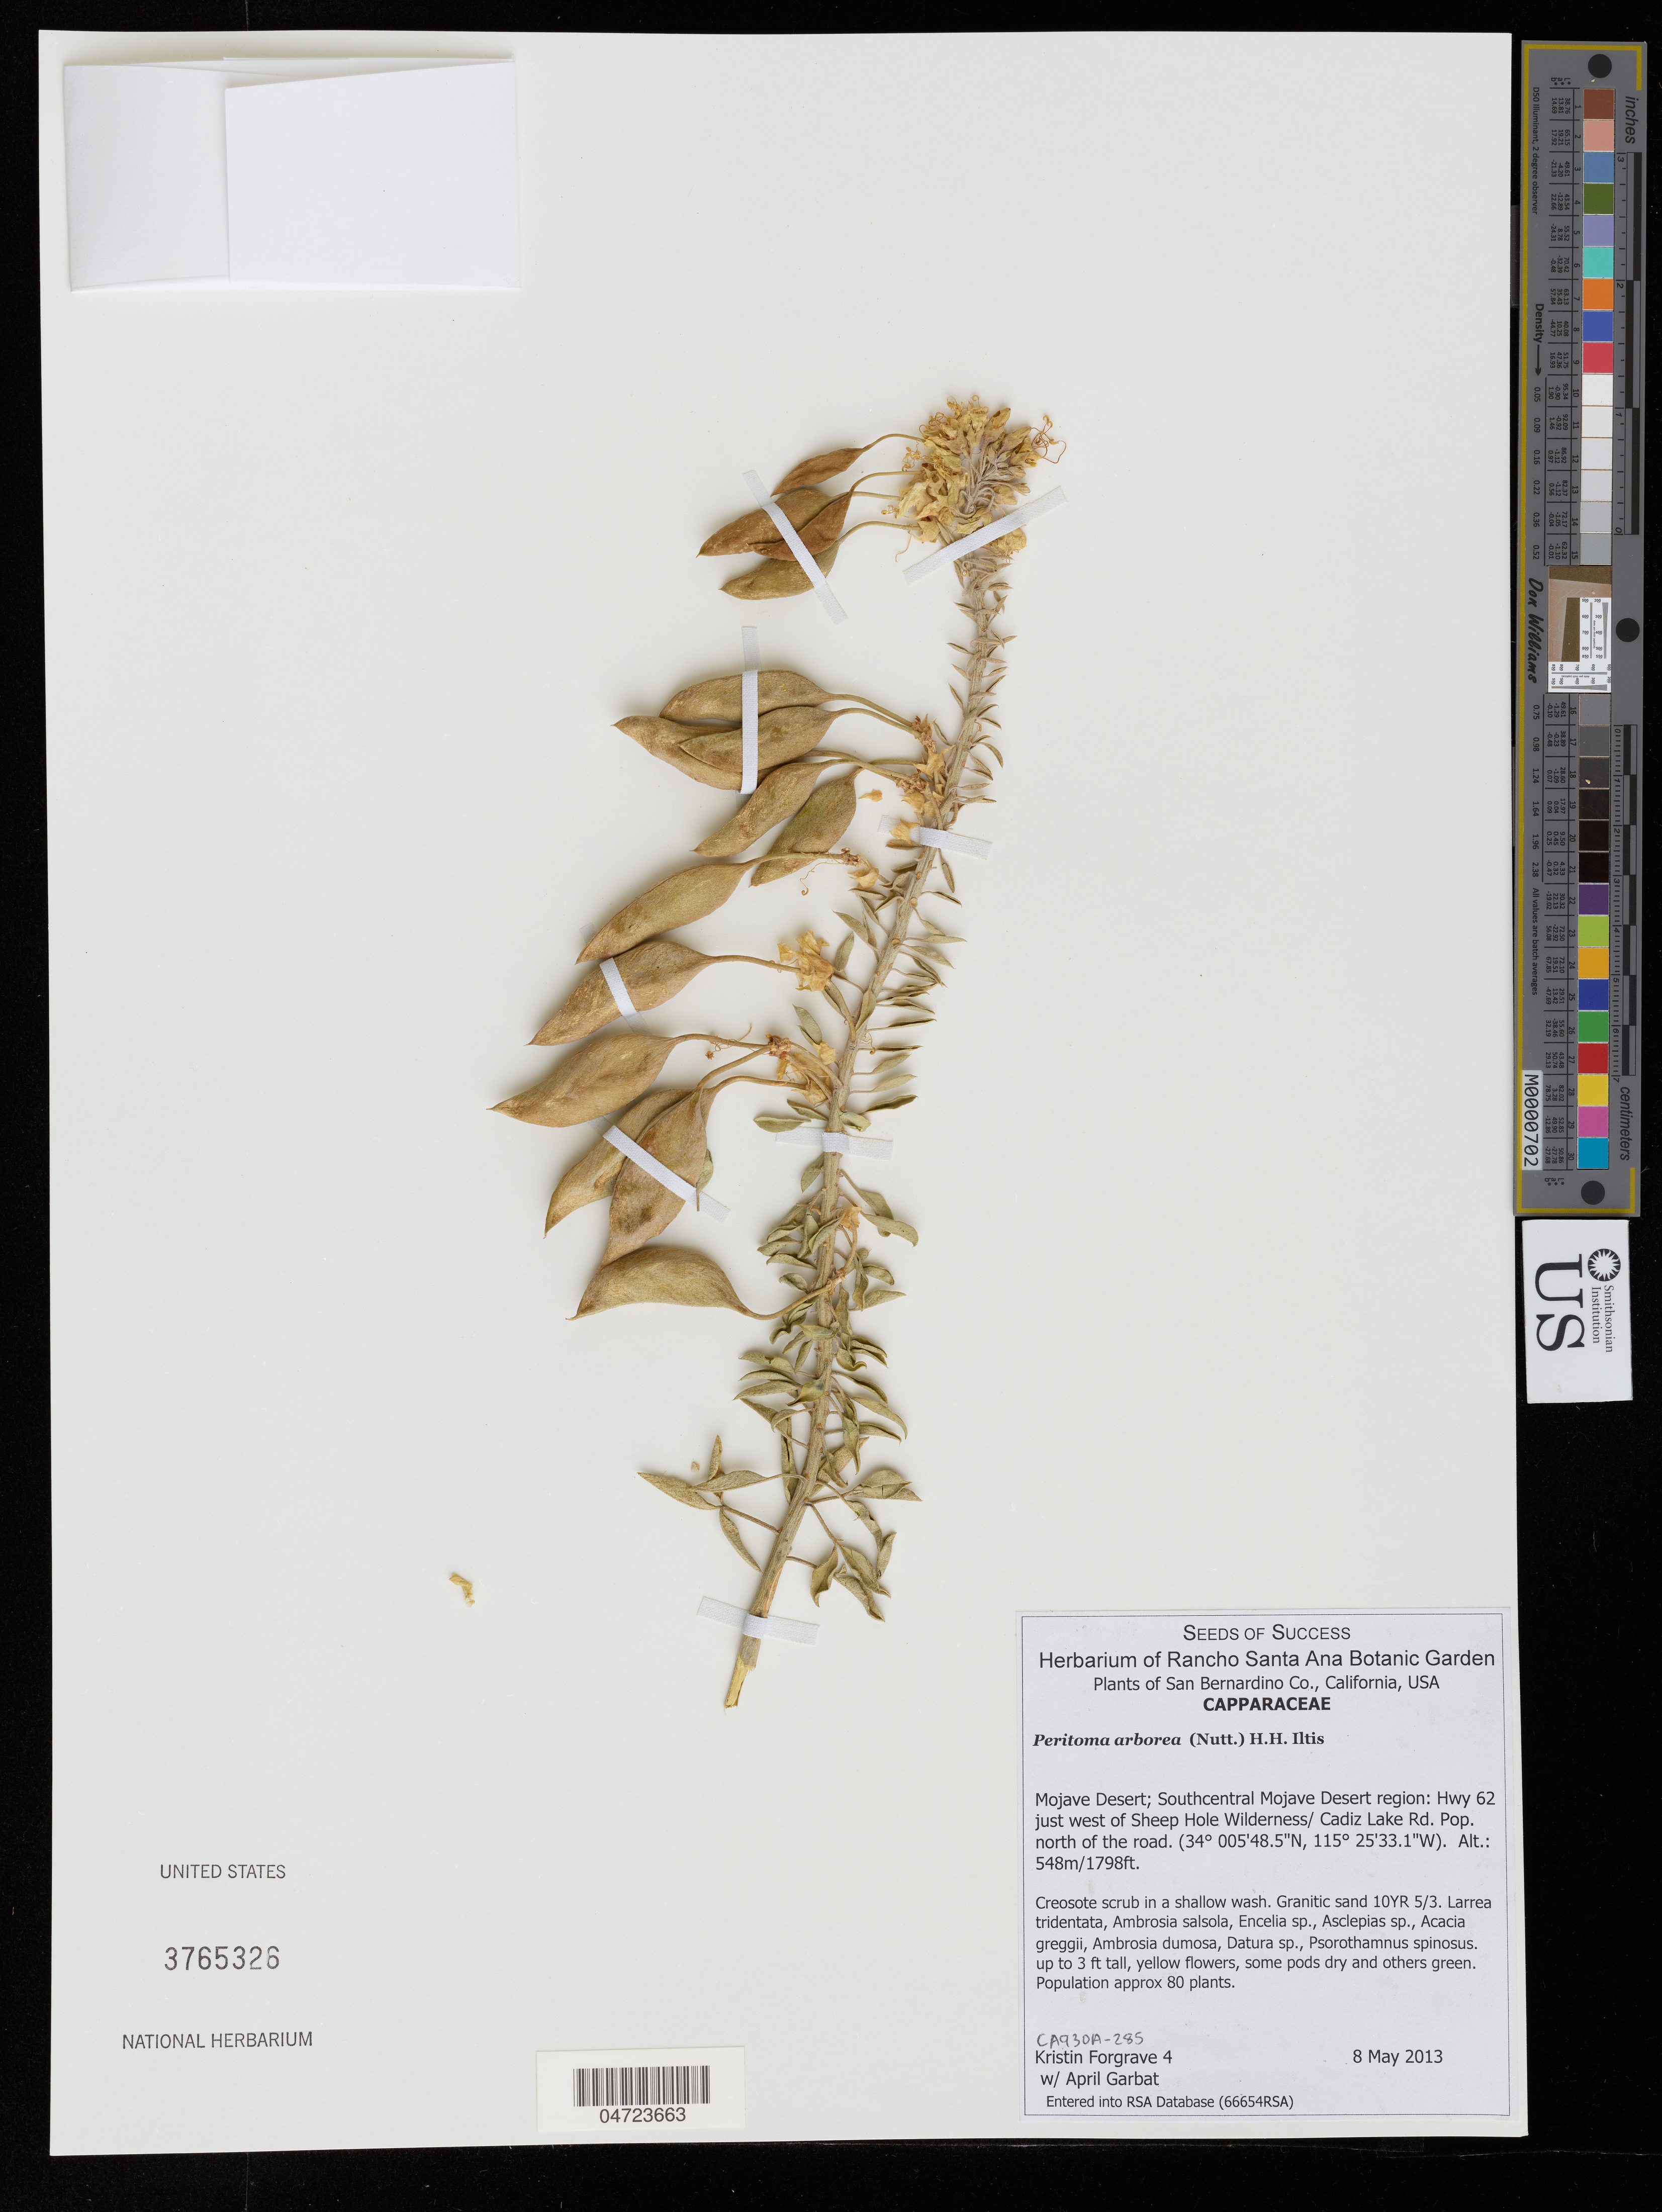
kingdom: Plantae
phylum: Tracheophyta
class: Magnoliopsida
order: Brassicales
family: Cleomaceae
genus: Peritoma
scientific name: Peritoma arborea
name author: (Nutt.) Iltis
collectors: K. Forgrave & A. Garbat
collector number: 4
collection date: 2013-05-08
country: United States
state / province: California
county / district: San Bernardino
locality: San Bernardino Co. Mojave Desert; Southcentral Mojave Desert region: Hwy 62 just west of Sheep Hole Wilderness/ Cadiz Lake Rd. Pop. north of the road.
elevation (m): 548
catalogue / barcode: US 3765326